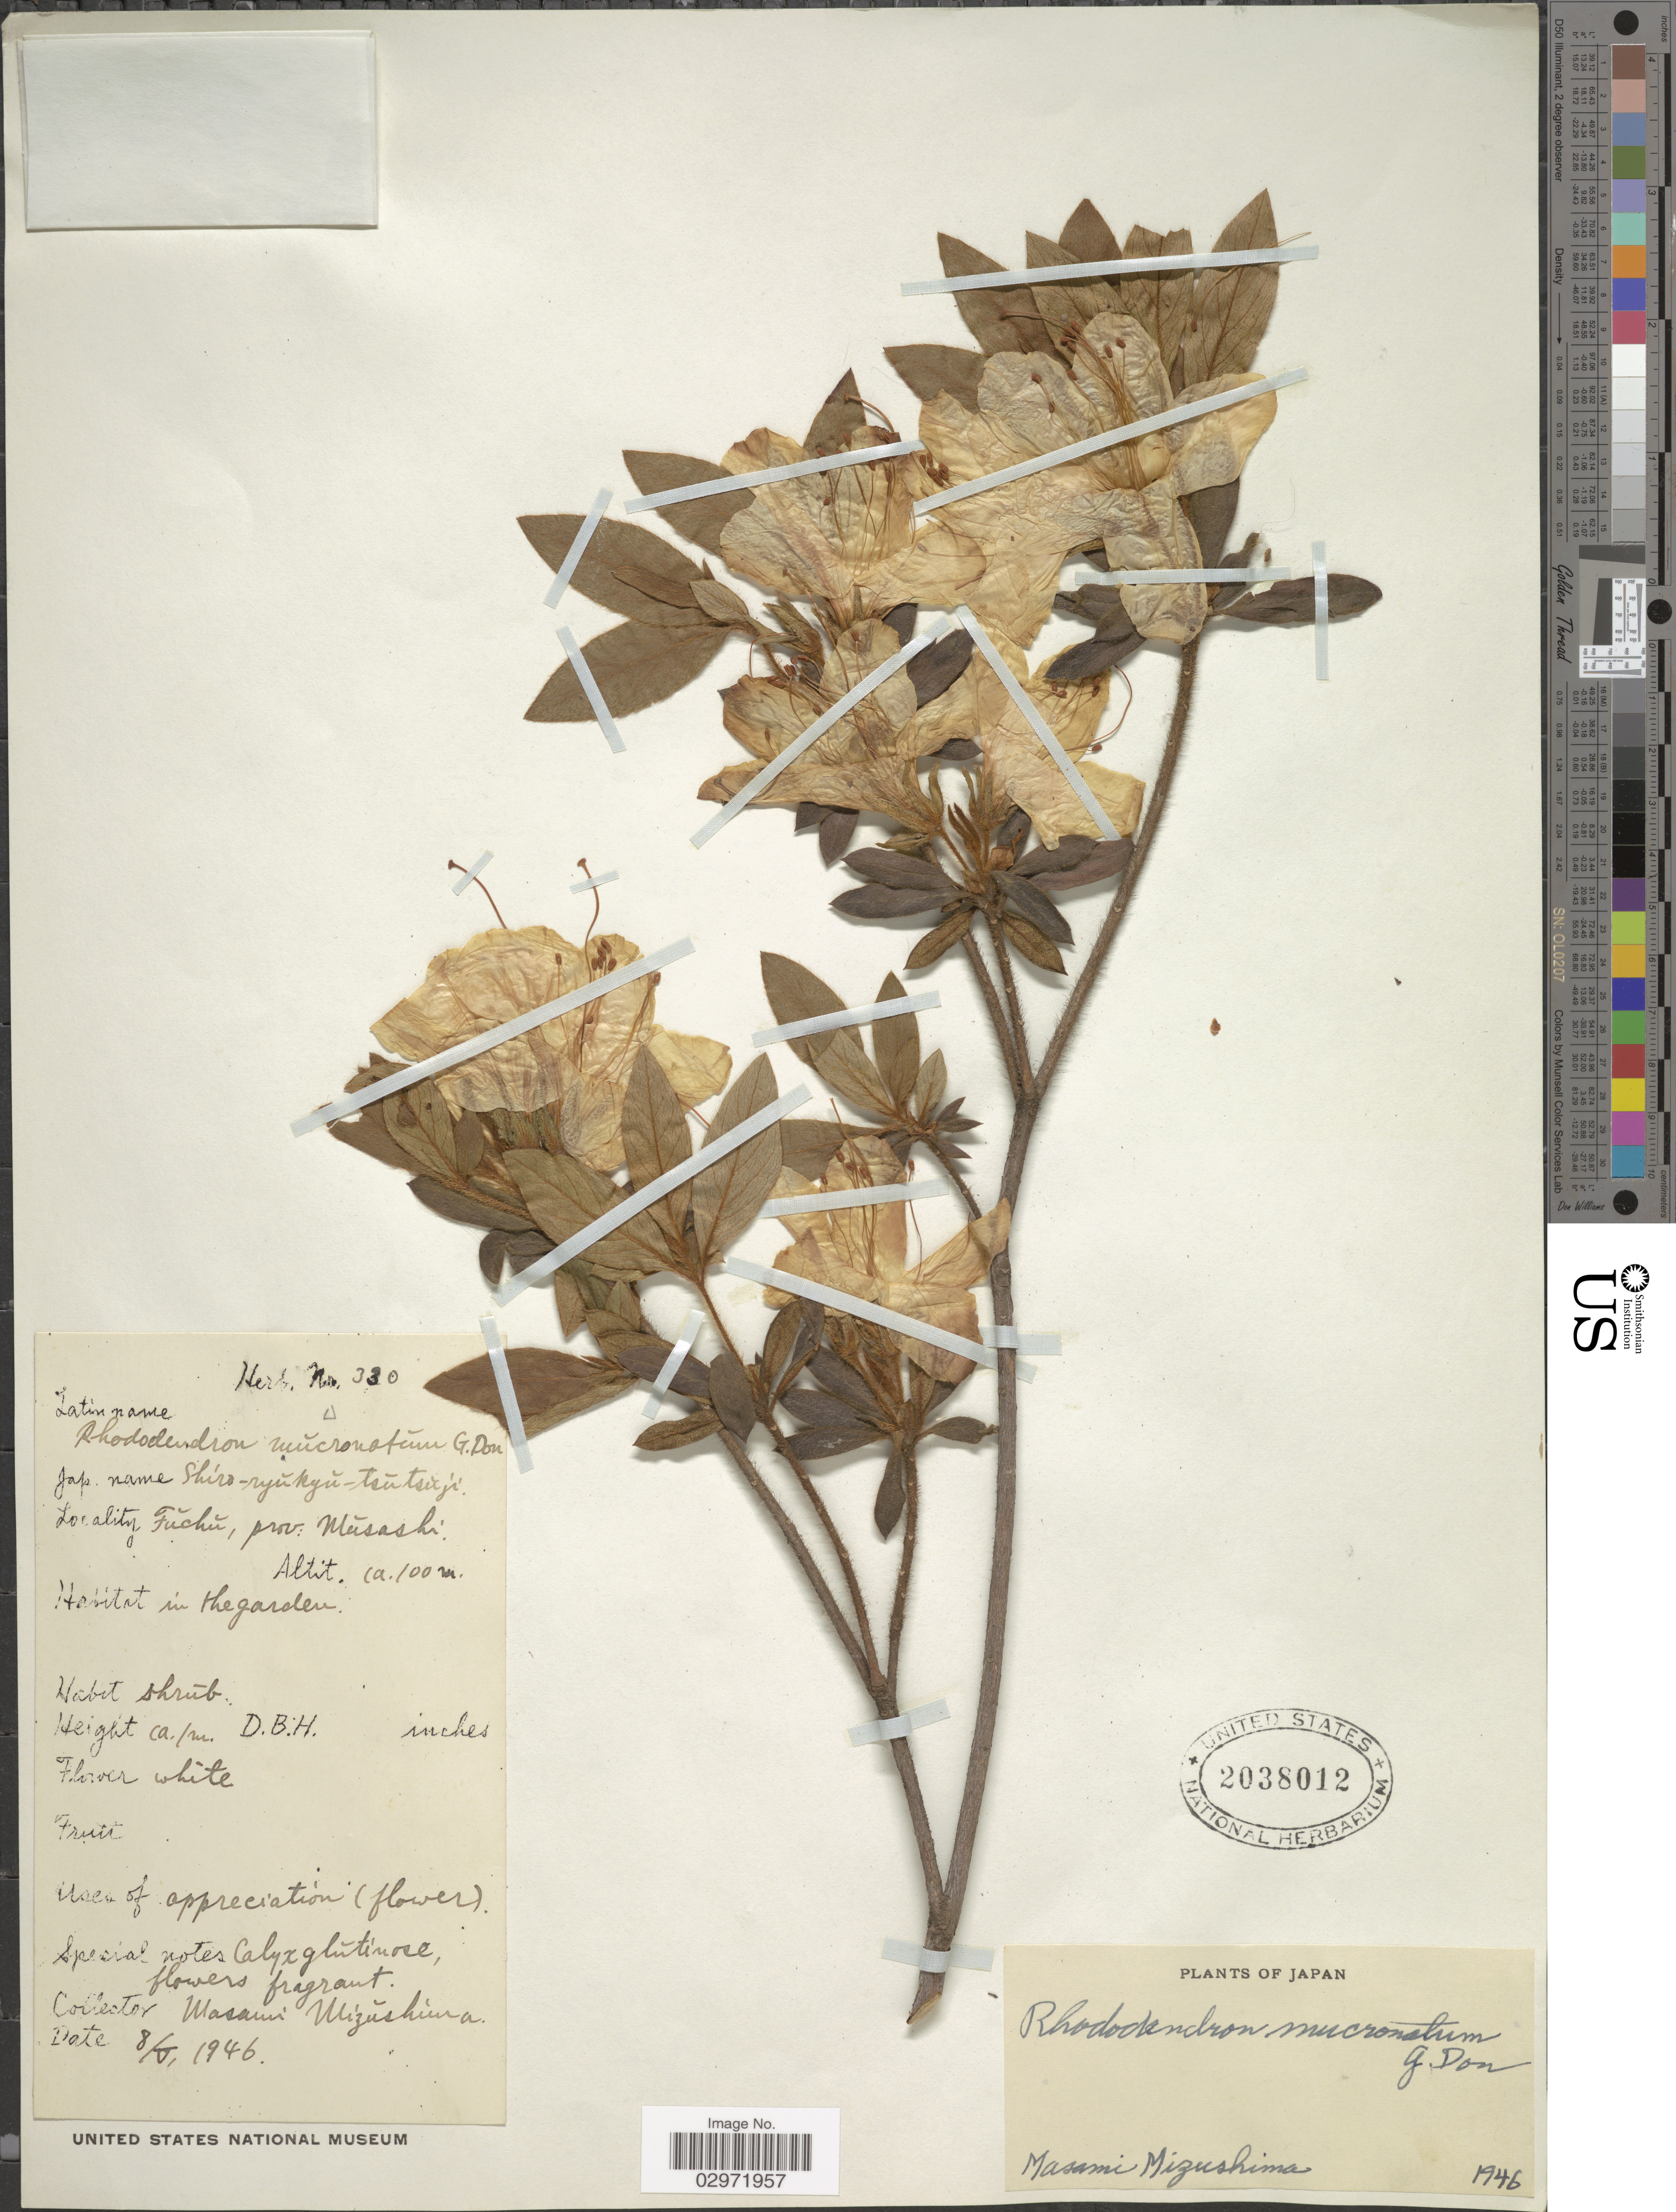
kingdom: Plantae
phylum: Tracheophyta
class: Magnoliopsida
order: Ericales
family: Ericaceae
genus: Rhododendron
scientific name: Rhododendron mucronatum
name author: (Blume) G. Don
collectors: M. Mizushima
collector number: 330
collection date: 1946-05-08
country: Japan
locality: Fuchu, prov. Musashi.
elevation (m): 100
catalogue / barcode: US 2038012